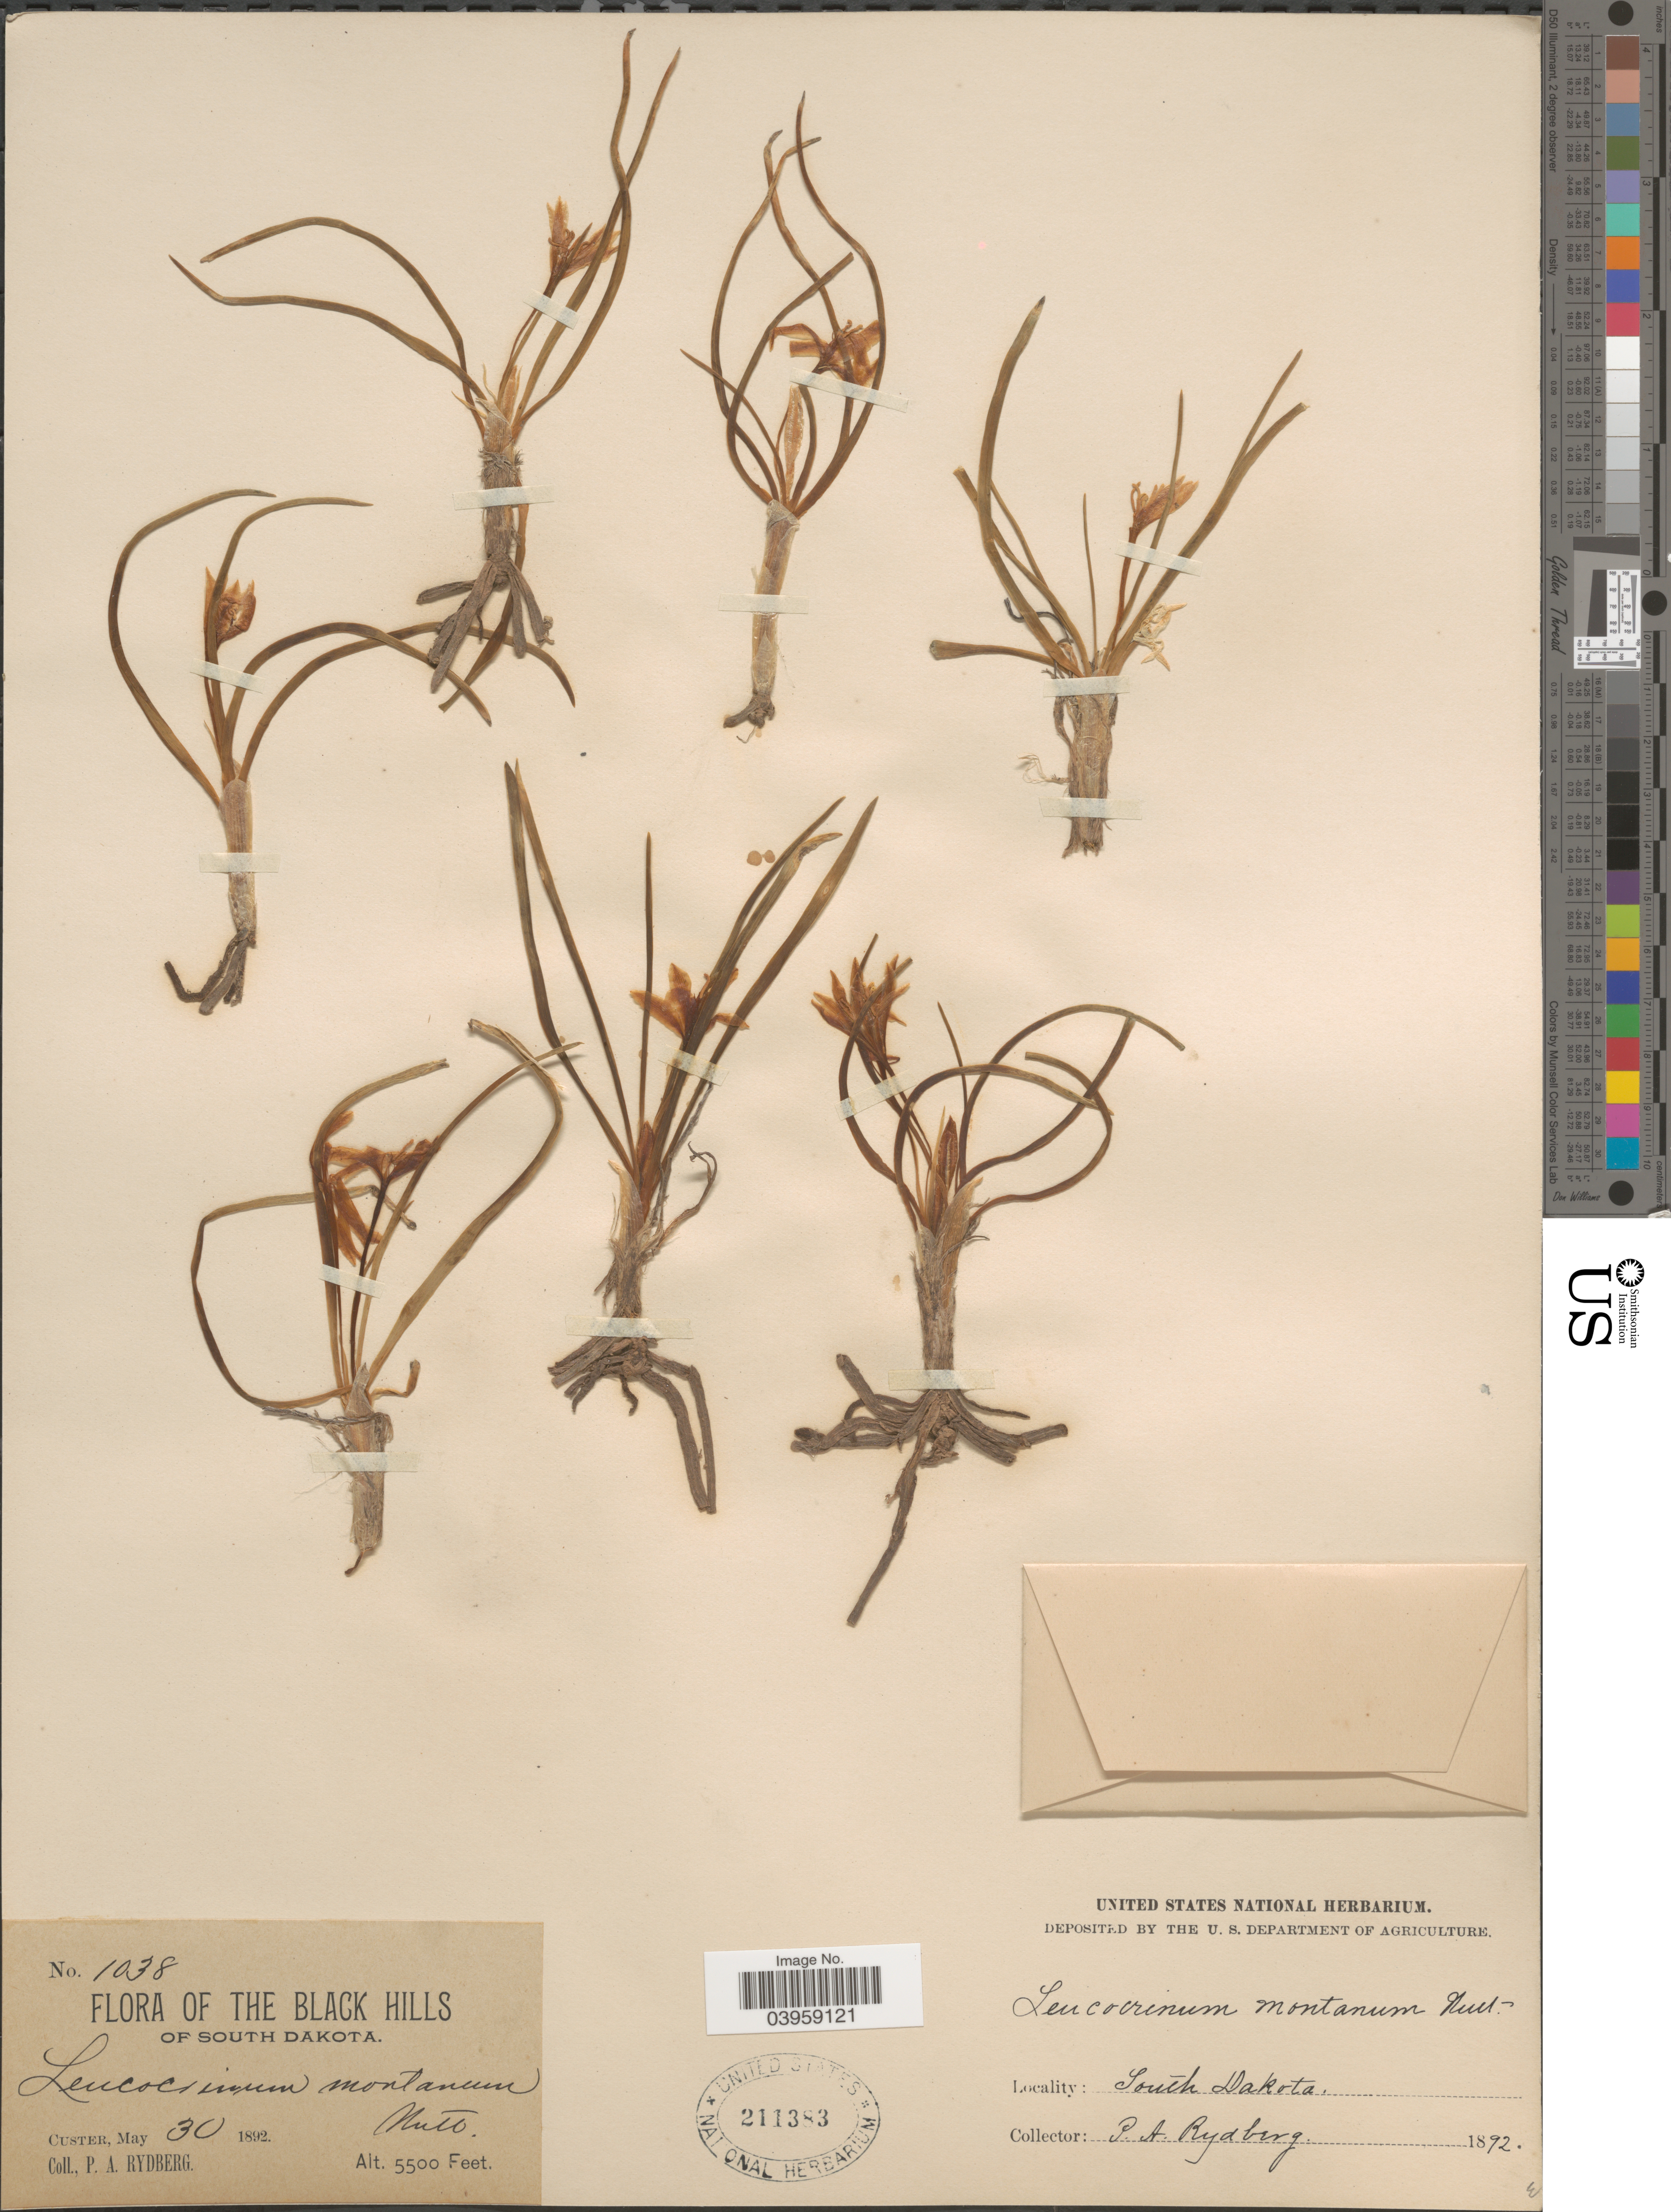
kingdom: Plantae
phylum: Tracheophyta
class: Liliopsida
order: Asparagales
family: Asparagaceae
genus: Leucocrinum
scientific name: Leucocrinum montanum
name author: Nutt.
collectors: P. A. Rydberg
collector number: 1038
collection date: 1892-05-30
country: United States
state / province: South Dakota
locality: The Black Hills of South Dakota. Custer.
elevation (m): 1676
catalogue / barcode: US 211383